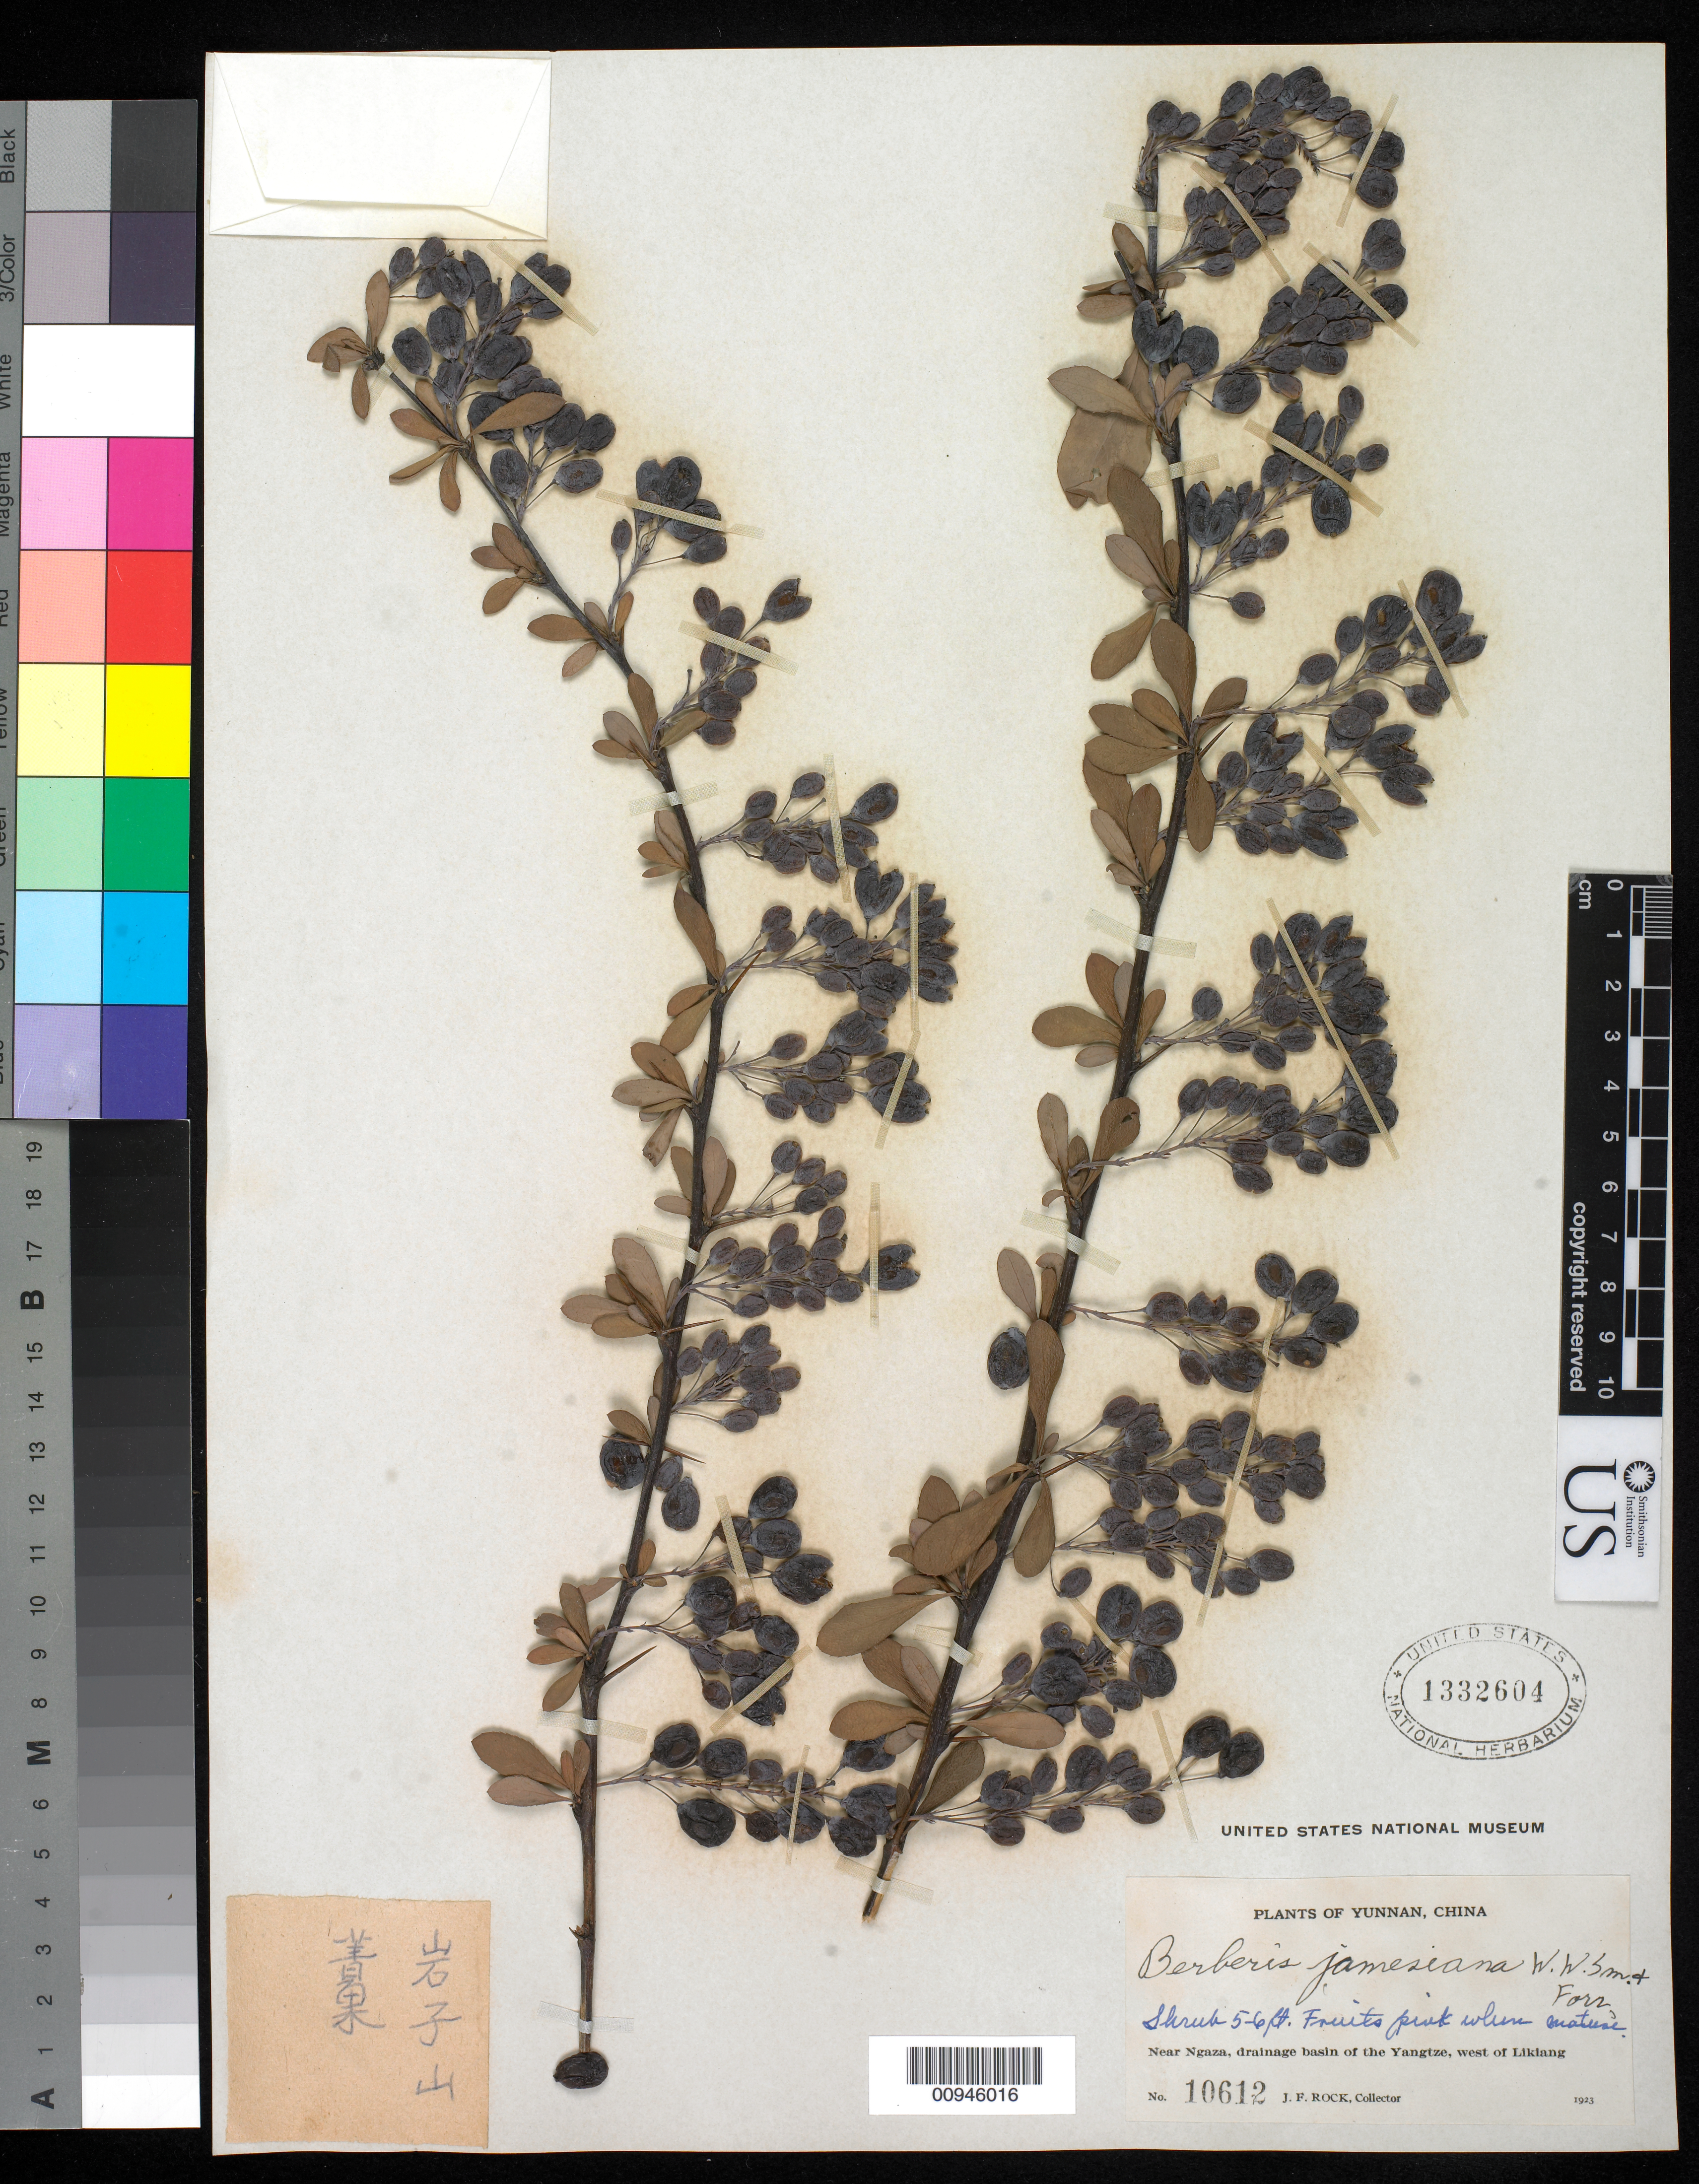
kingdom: Plantae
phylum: Tracheophyta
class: Magnoliopsida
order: Ranunculales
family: Berberidaceae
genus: Berberis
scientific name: Berberis jamesiana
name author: Forrest & W.W. Sm.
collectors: J. F. Rock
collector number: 10612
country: China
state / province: Yunnan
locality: Near Ngaza, drainage basin of the Yangtze, W of Likiang.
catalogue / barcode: US 1332604